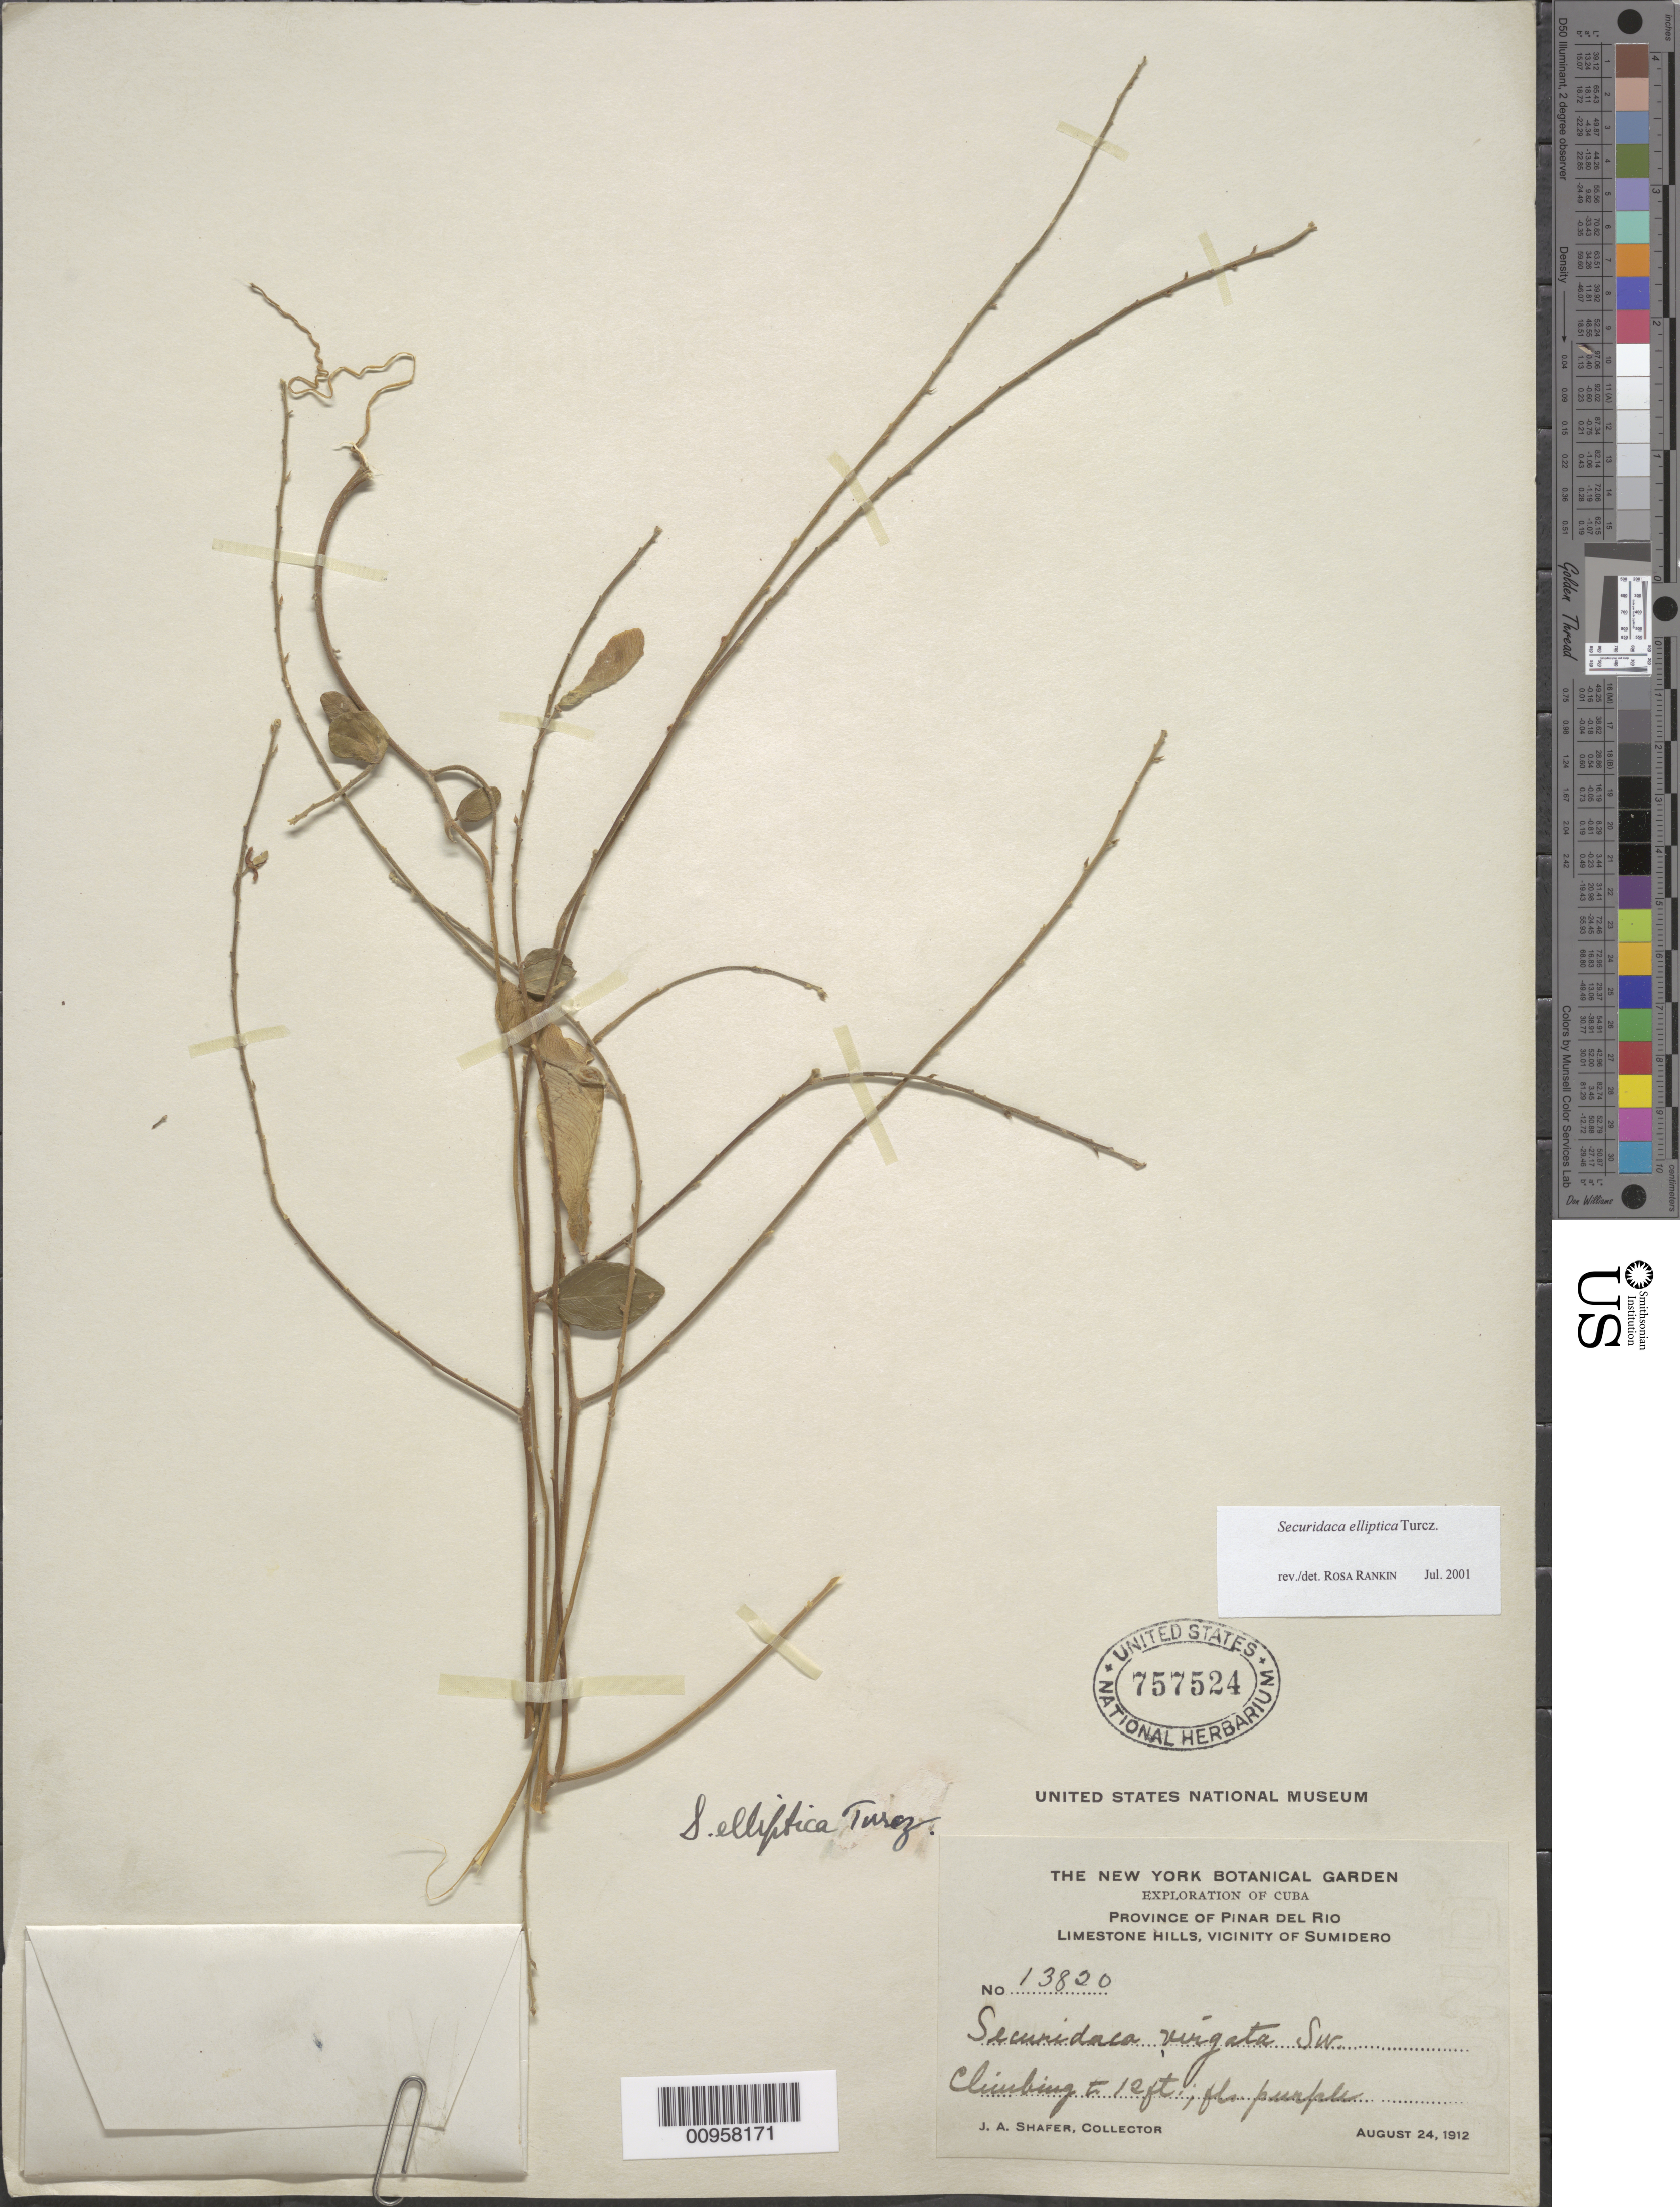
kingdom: Plantae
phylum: Tracheophyta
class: Magnoliopsida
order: Fabales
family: Polygalaceae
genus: Securidaca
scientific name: Securidaca elliptica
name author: Turcz.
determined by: Rankin Rodriguez, Rosa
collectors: J. A. Shafer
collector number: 13820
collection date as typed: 24 Aug 1912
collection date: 1912-08-24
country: Cuba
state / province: Pinar del Rio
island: Cuba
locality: Vicinity of Sumidero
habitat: Limestone hills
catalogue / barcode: US 757524